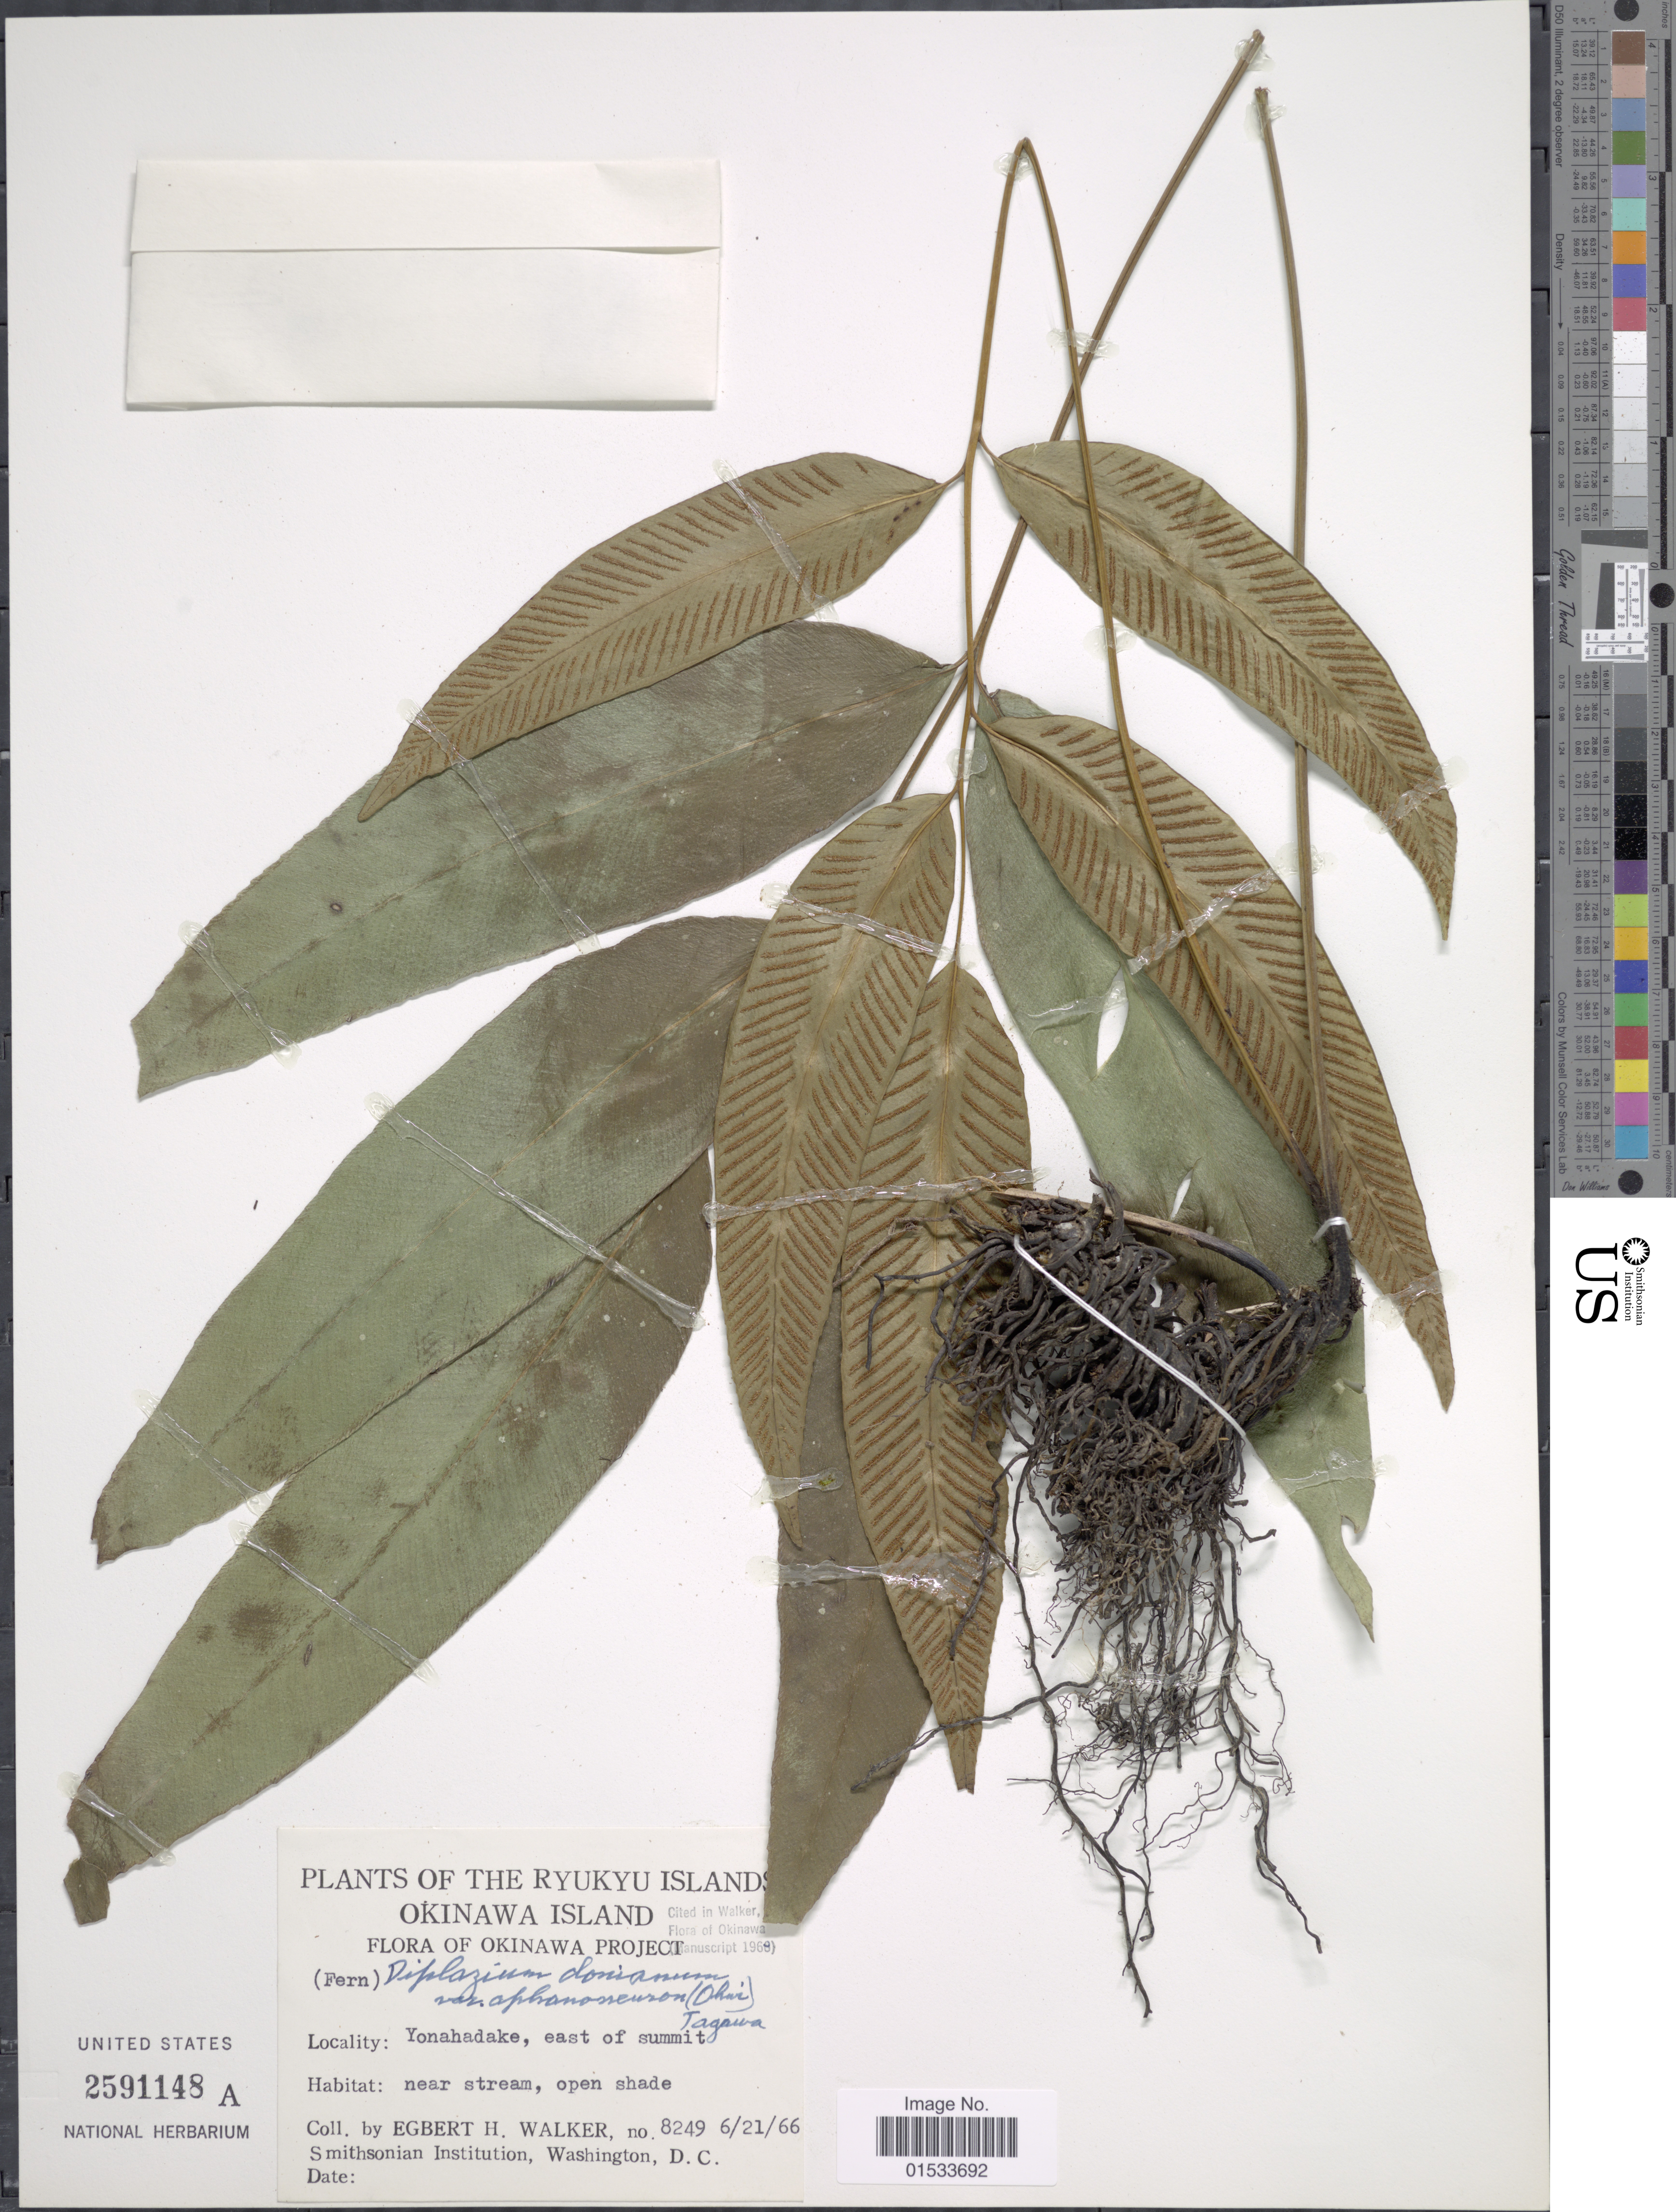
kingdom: Plantae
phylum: Tracheophyta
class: Polypodiopsida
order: Polypodiales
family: Athyriaceae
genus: Diplazium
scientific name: Diplazium donianum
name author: (Mett.) Tardieu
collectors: E. H. Walker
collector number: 8249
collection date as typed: Transcribed d/m/y: 21/6/66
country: Japan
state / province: Okinawa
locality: Ryukyu Islands, Okinawa Island, Okinawa Project, Yonahadake, east of summit Tagawa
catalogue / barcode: US 2591148A